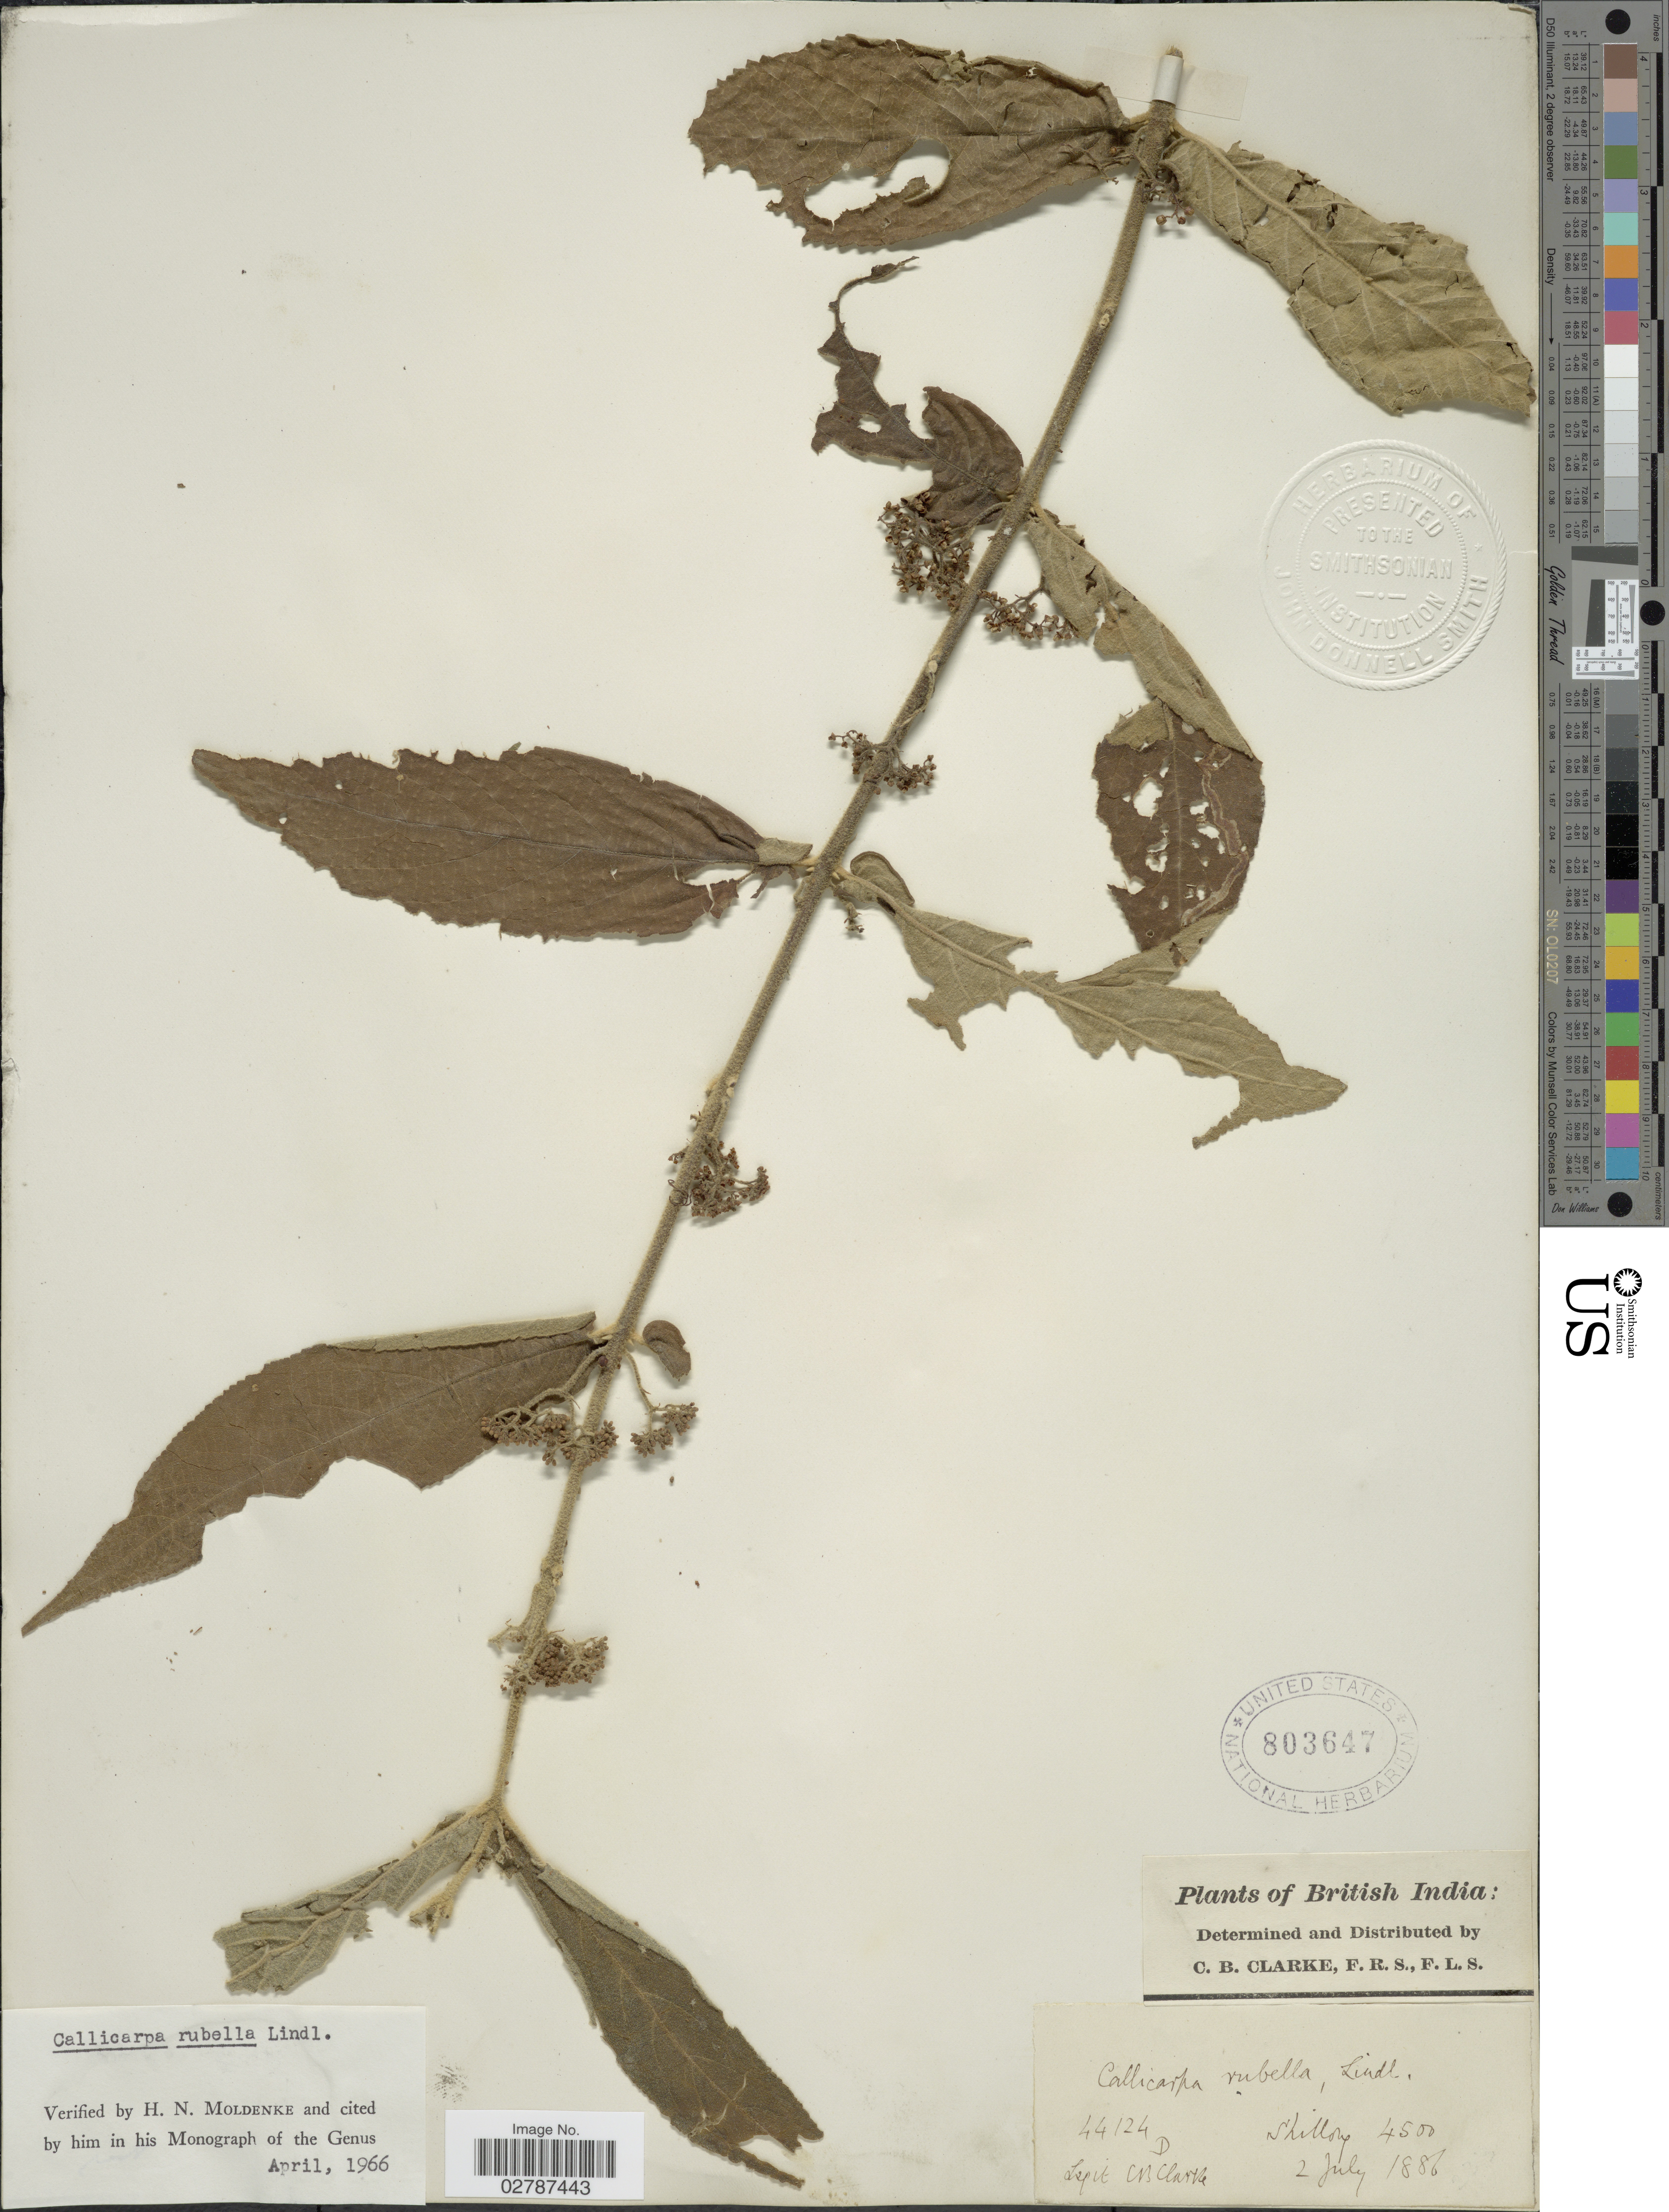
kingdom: Plantae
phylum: Tracheophyta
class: Magnoliopsida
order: Lamiales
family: Lamiaceae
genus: Callicarpa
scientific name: Callicarpa rubella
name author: Lindl.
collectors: C. B. Clarke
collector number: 44124D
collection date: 1886-07-02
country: India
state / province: Meghalaya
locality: British India. Shillong.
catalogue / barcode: US 803647